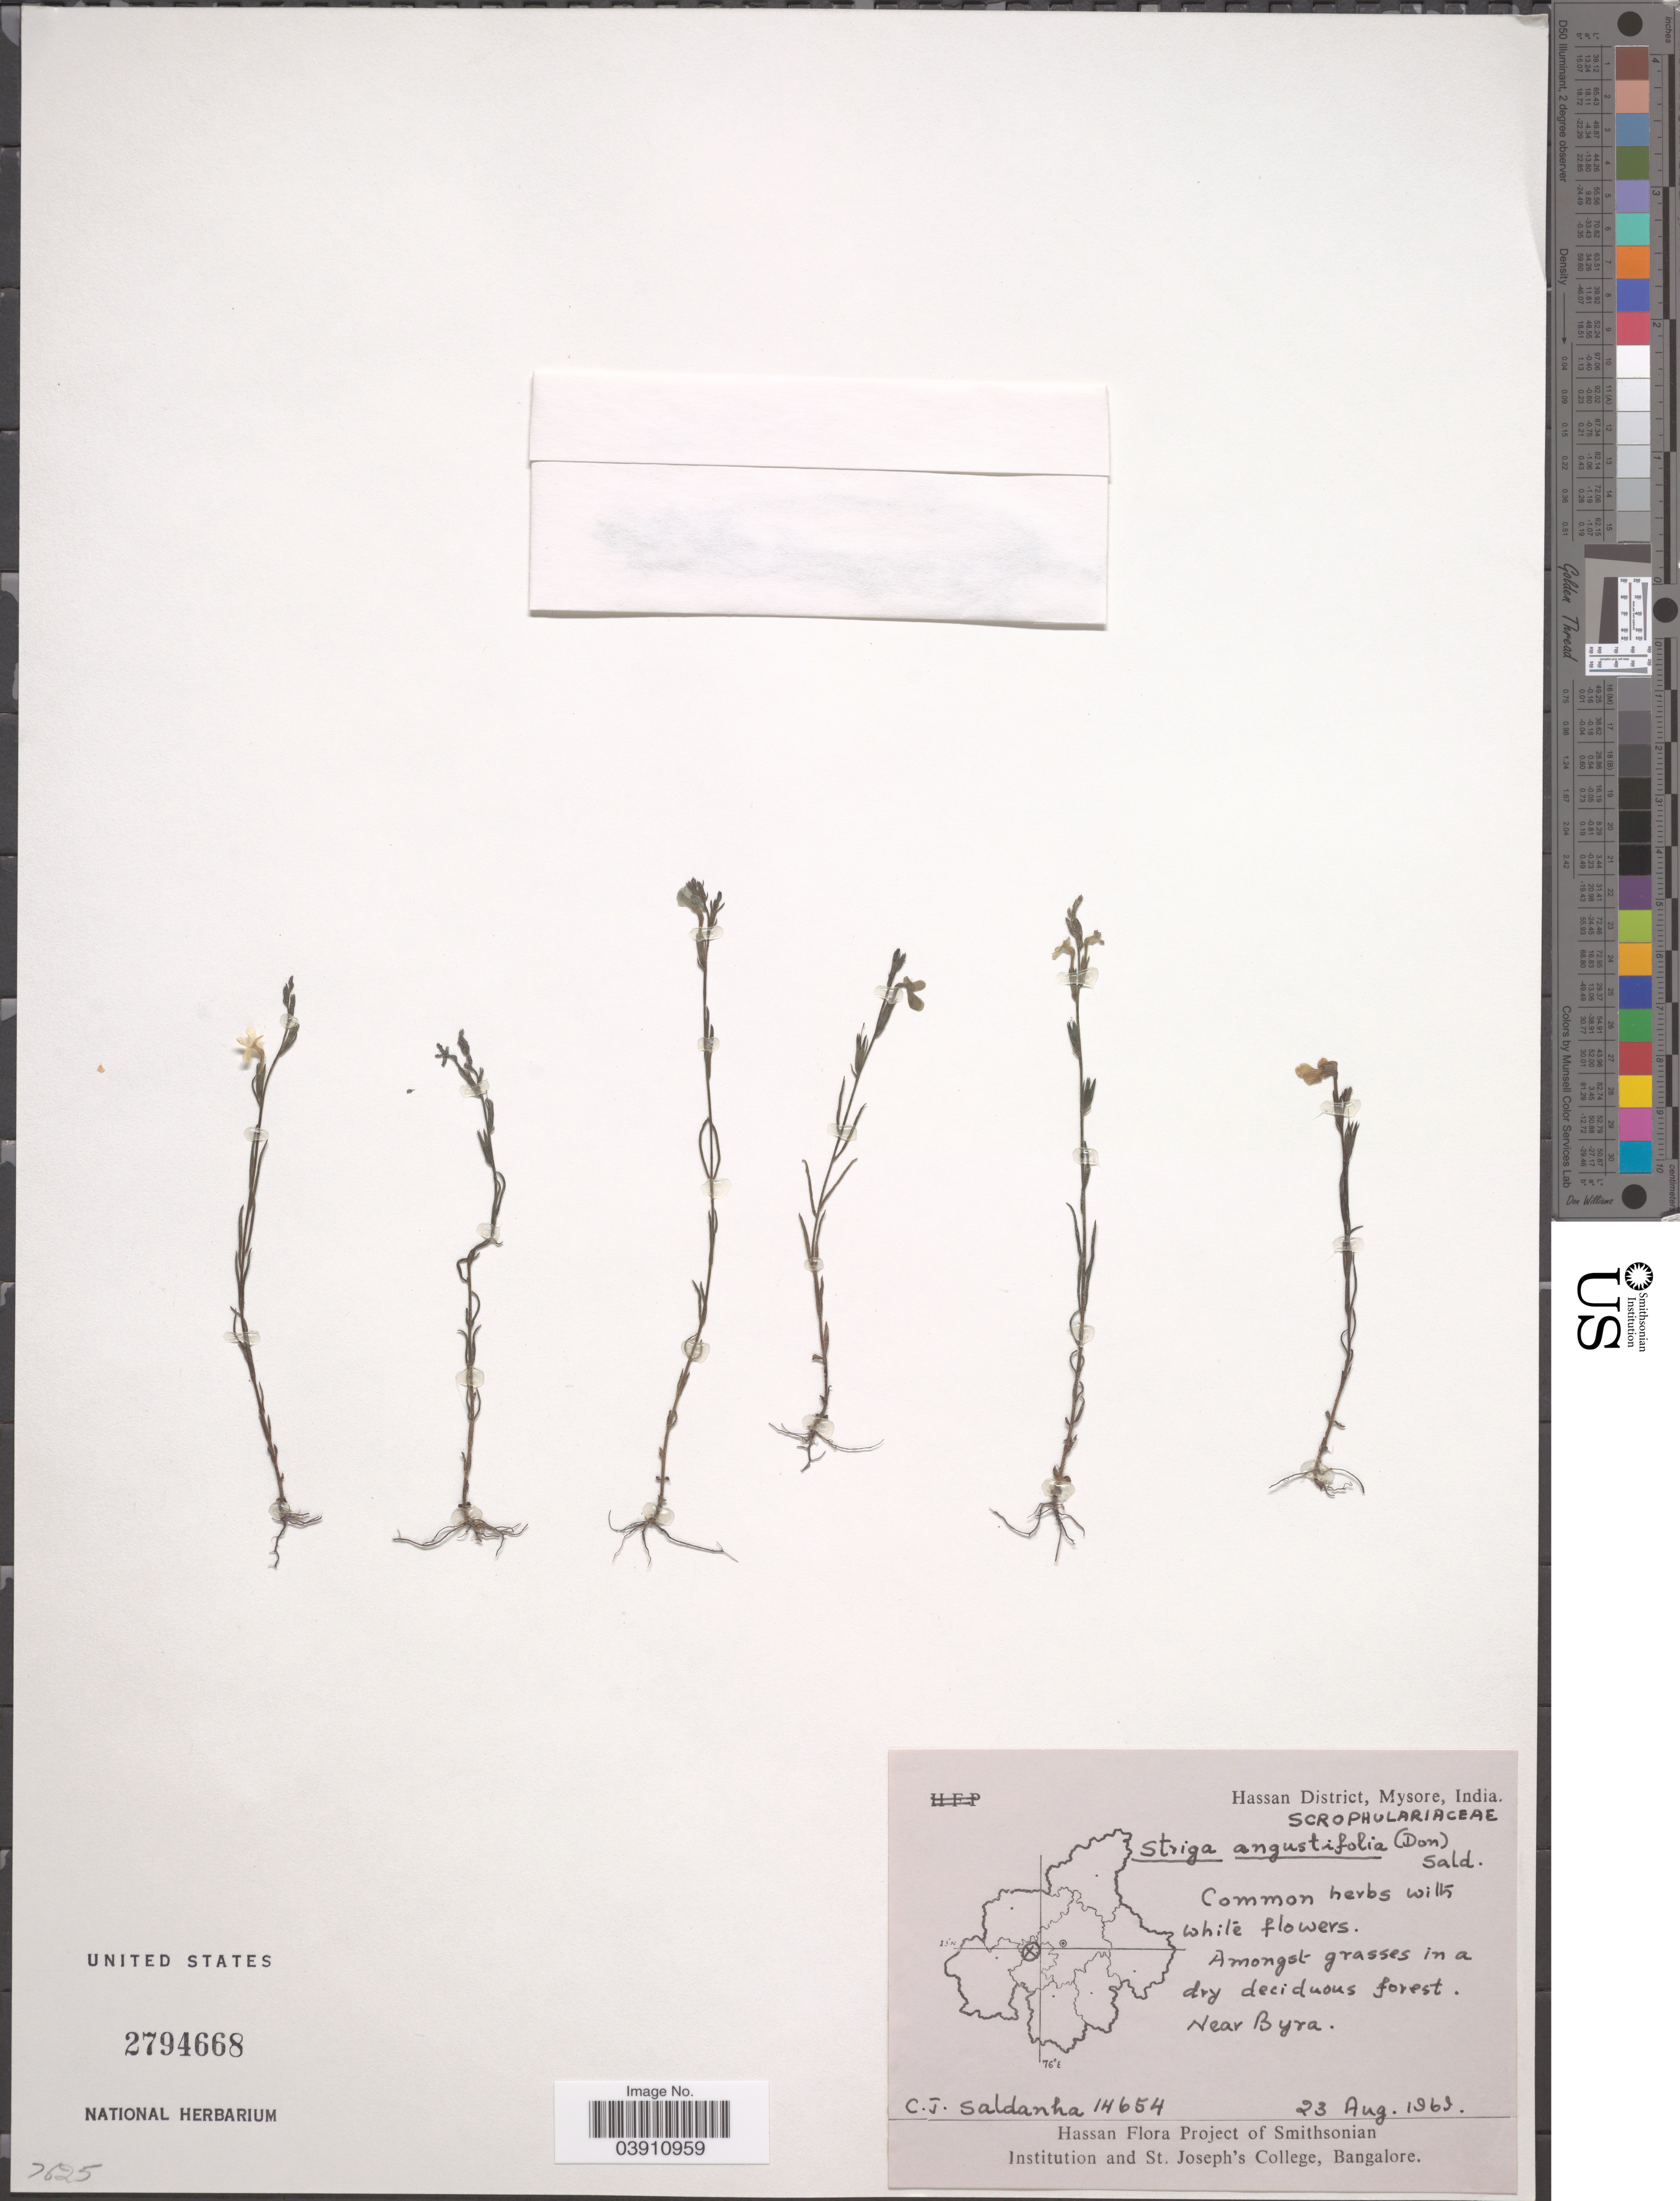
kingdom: Plantae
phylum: Tracheophyta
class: Magnoliopsida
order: Lamiales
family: Orobanchaceae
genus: Striga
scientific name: Striga angustifolia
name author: (D. Don) C.J. Saldanha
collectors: C. J. Saldanha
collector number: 14654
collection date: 1963-08-23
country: India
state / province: Karnataka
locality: Hassan District, Mysore. Near Byra.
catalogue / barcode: US 2794668